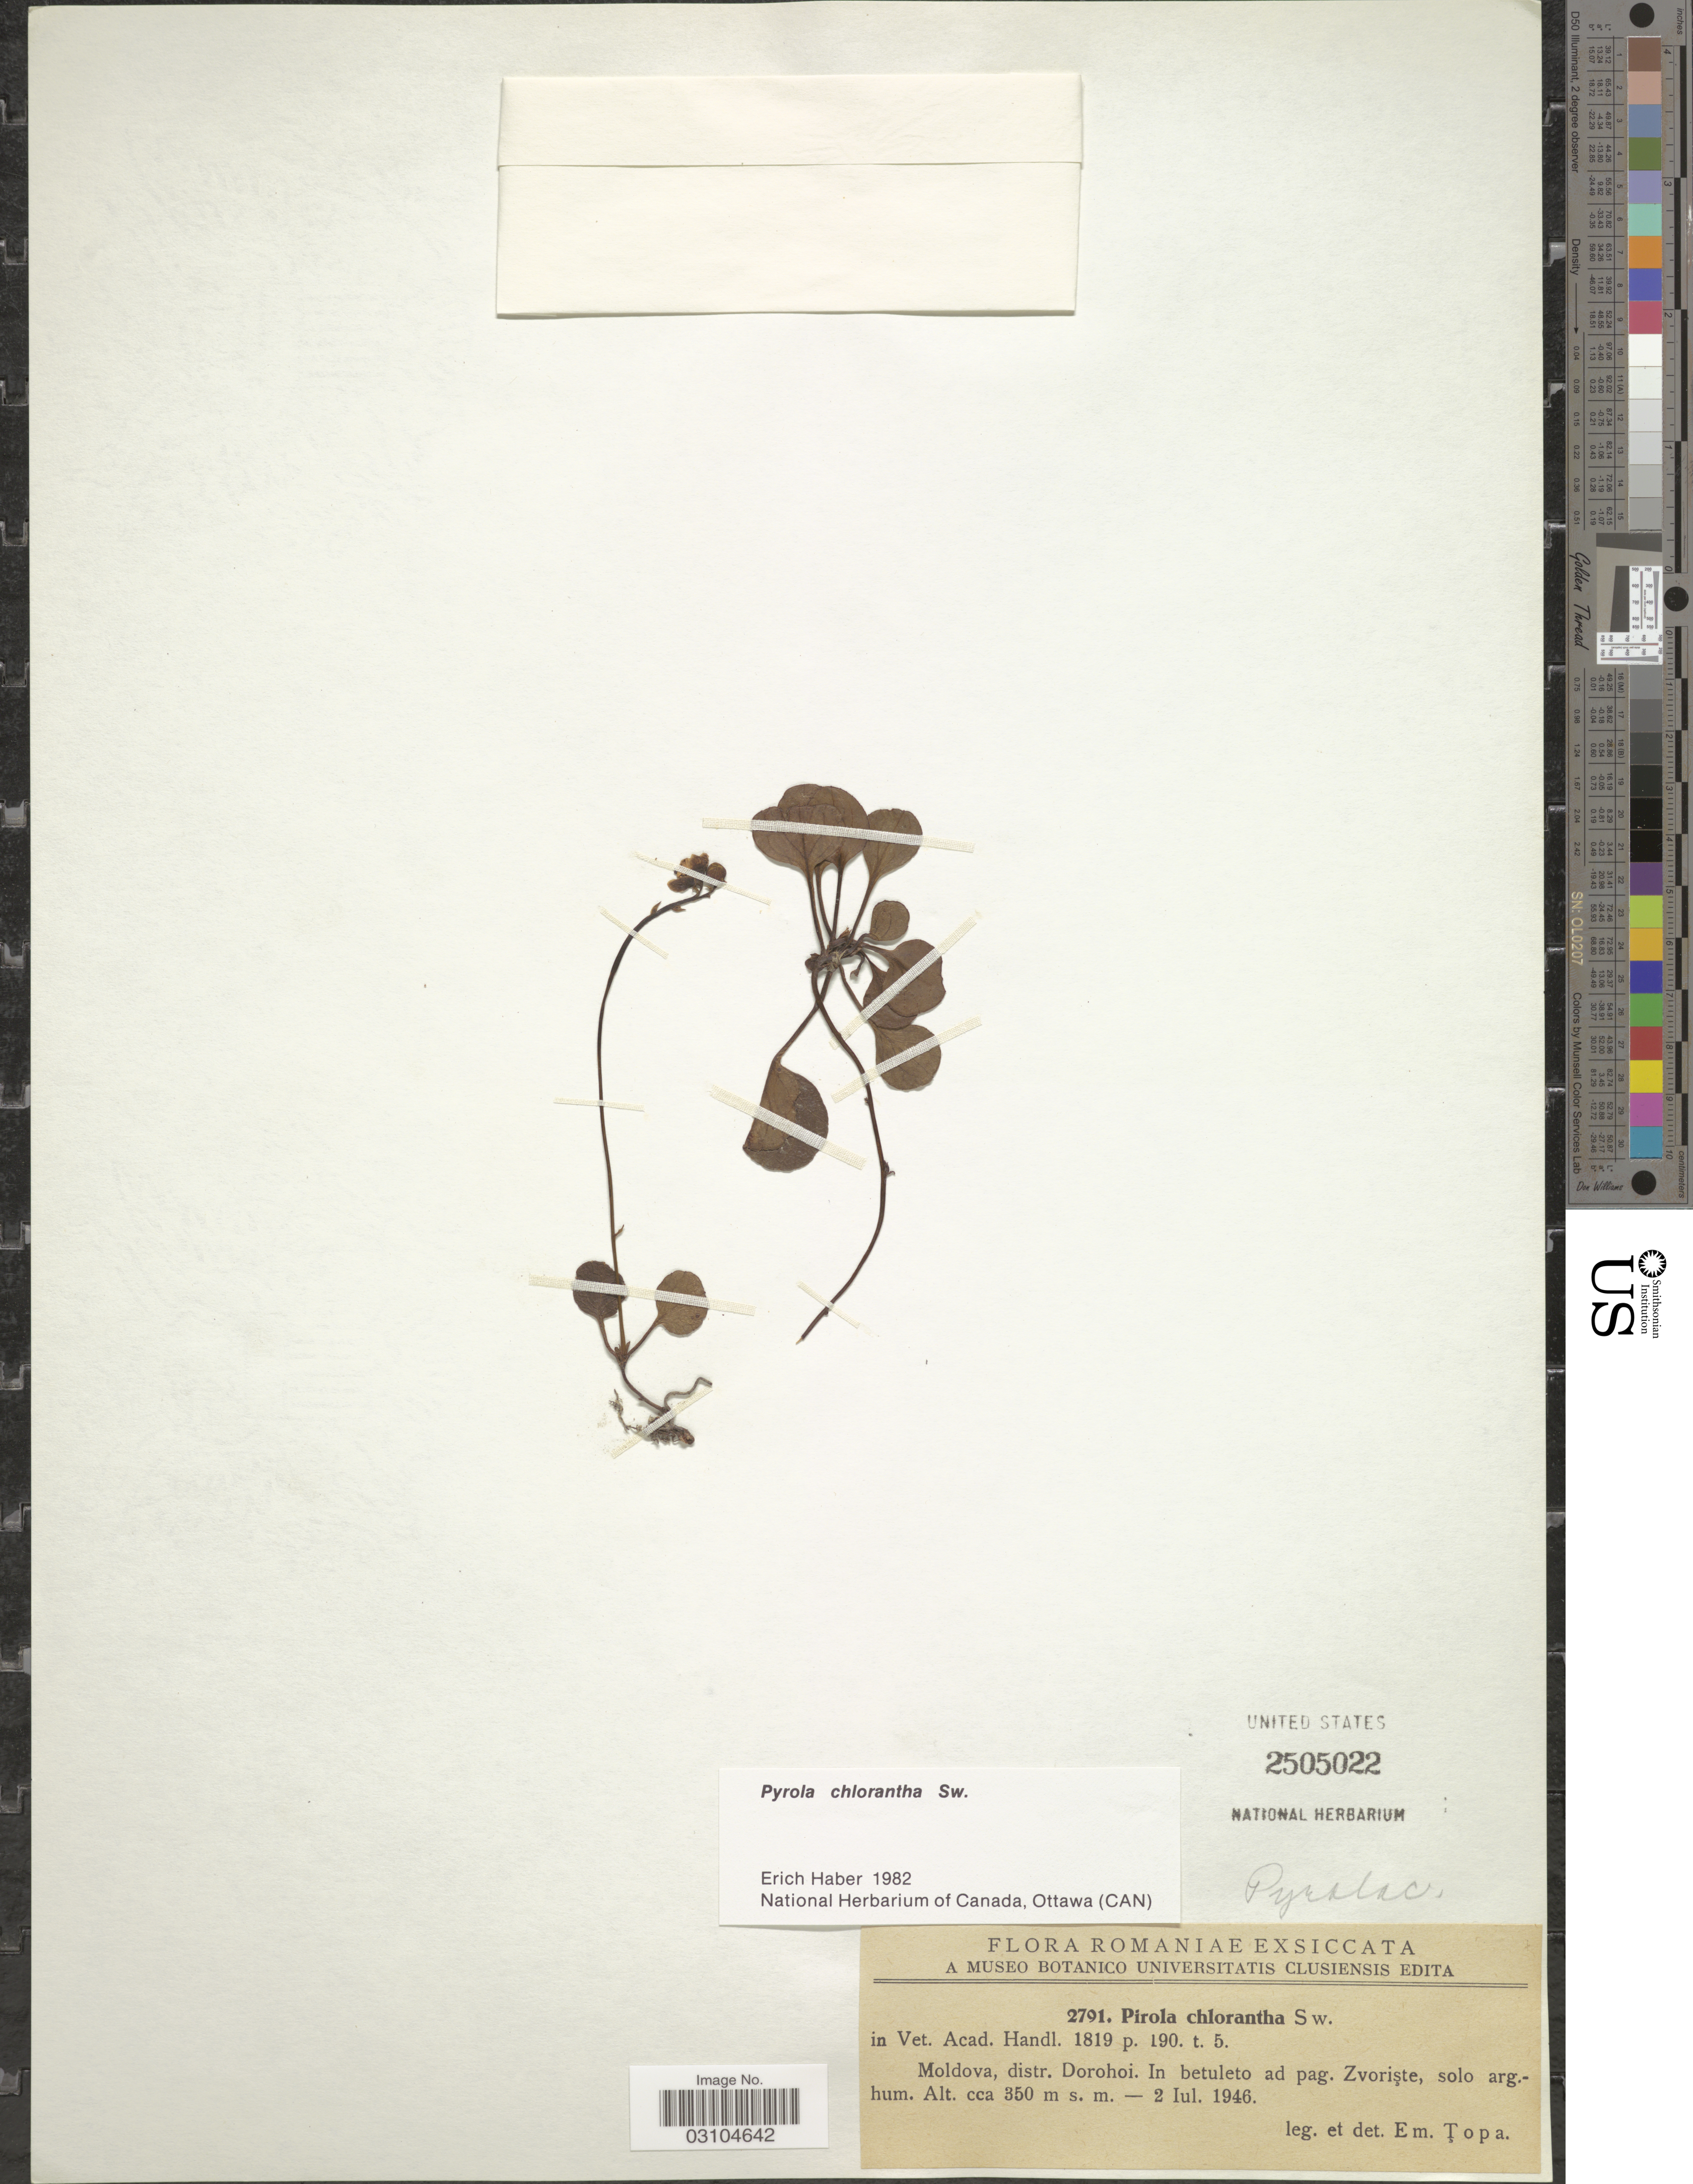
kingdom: Plantae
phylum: Tracheophyta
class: Magnoliopsida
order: Ericales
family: Ericaceae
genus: Pyrola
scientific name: Pyrola chlorantha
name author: Schweigg.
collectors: E. Topa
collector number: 2791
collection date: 1946-07-02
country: Romania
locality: Moldova, distr. Dorohoi. In betuleto ad pag. Zvorişte.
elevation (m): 350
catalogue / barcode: US 2505022